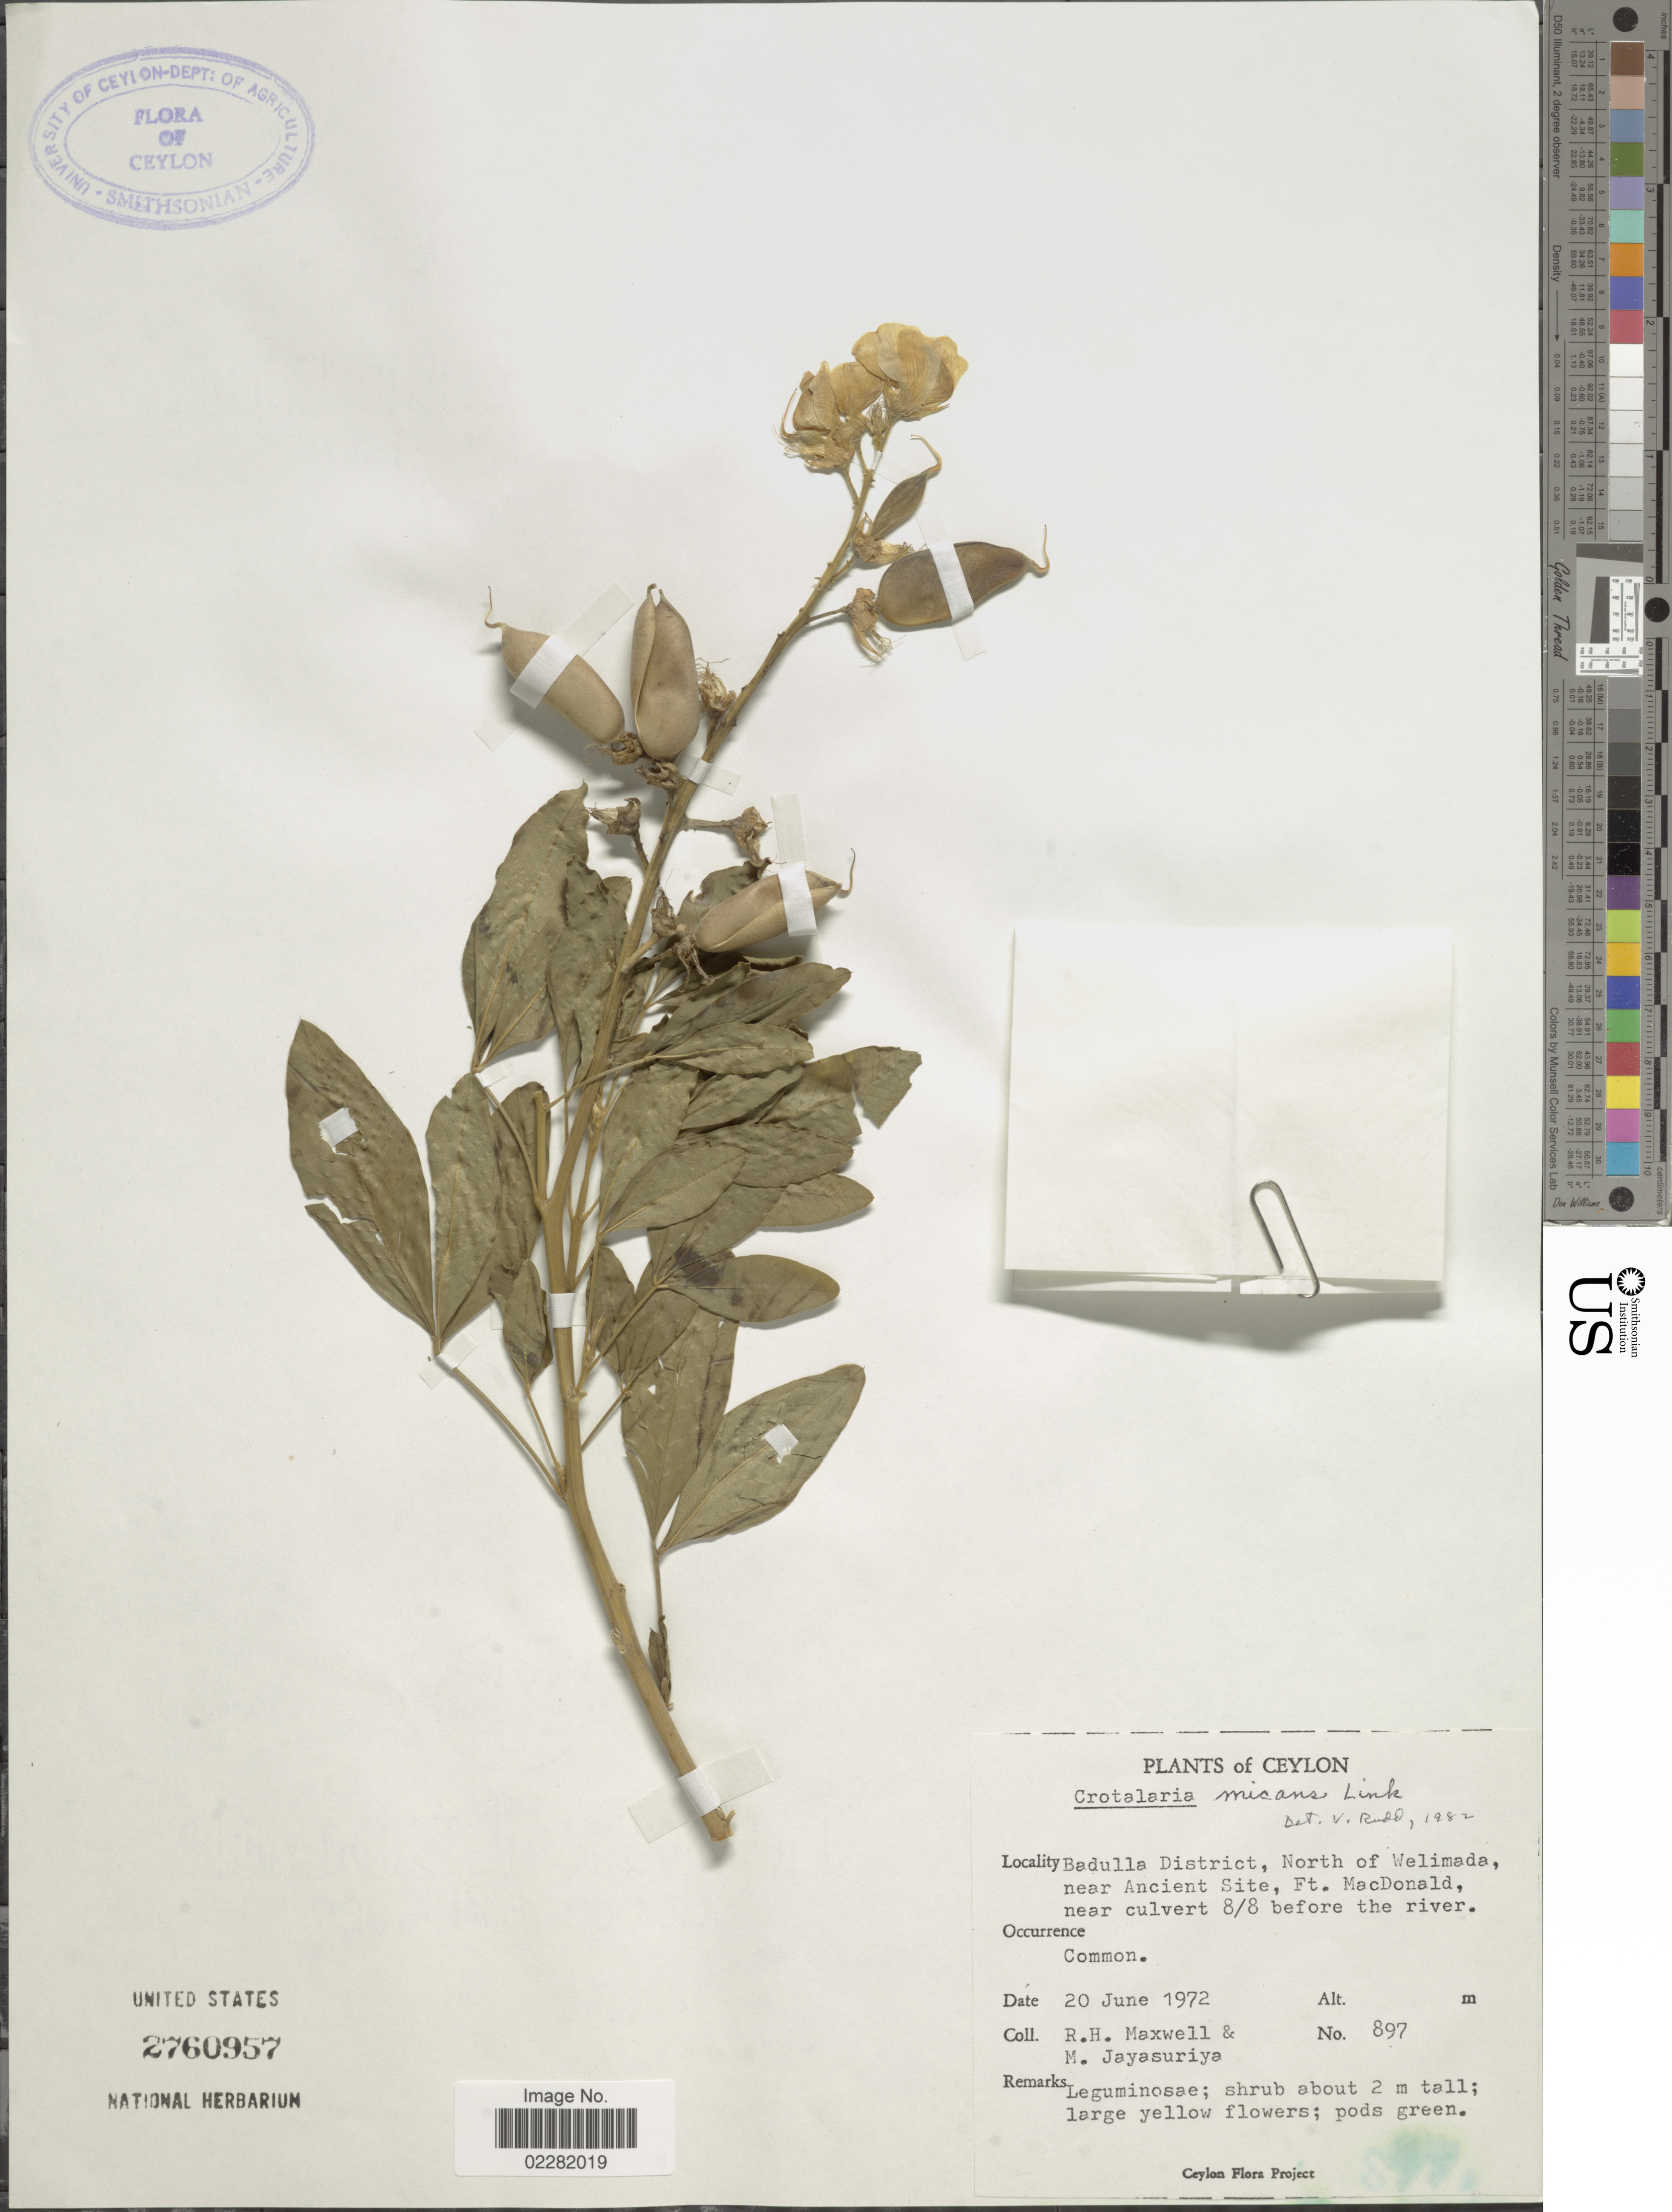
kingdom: Plantae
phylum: Tracheophyta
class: Magnoliopsida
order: Fabales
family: Fabaceae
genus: Crotalaria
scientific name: Crotalaria micans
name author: Link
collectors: R. Maxwell & M. Jayasuriya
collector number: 897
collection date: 1972-06-20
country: Sri Lanka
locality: Ceylon, Badulla District, NOrth of Welimada, near Ancient Site, Ft. MacDonald, near culvert 8/8 before the river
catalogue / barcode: US 2760957